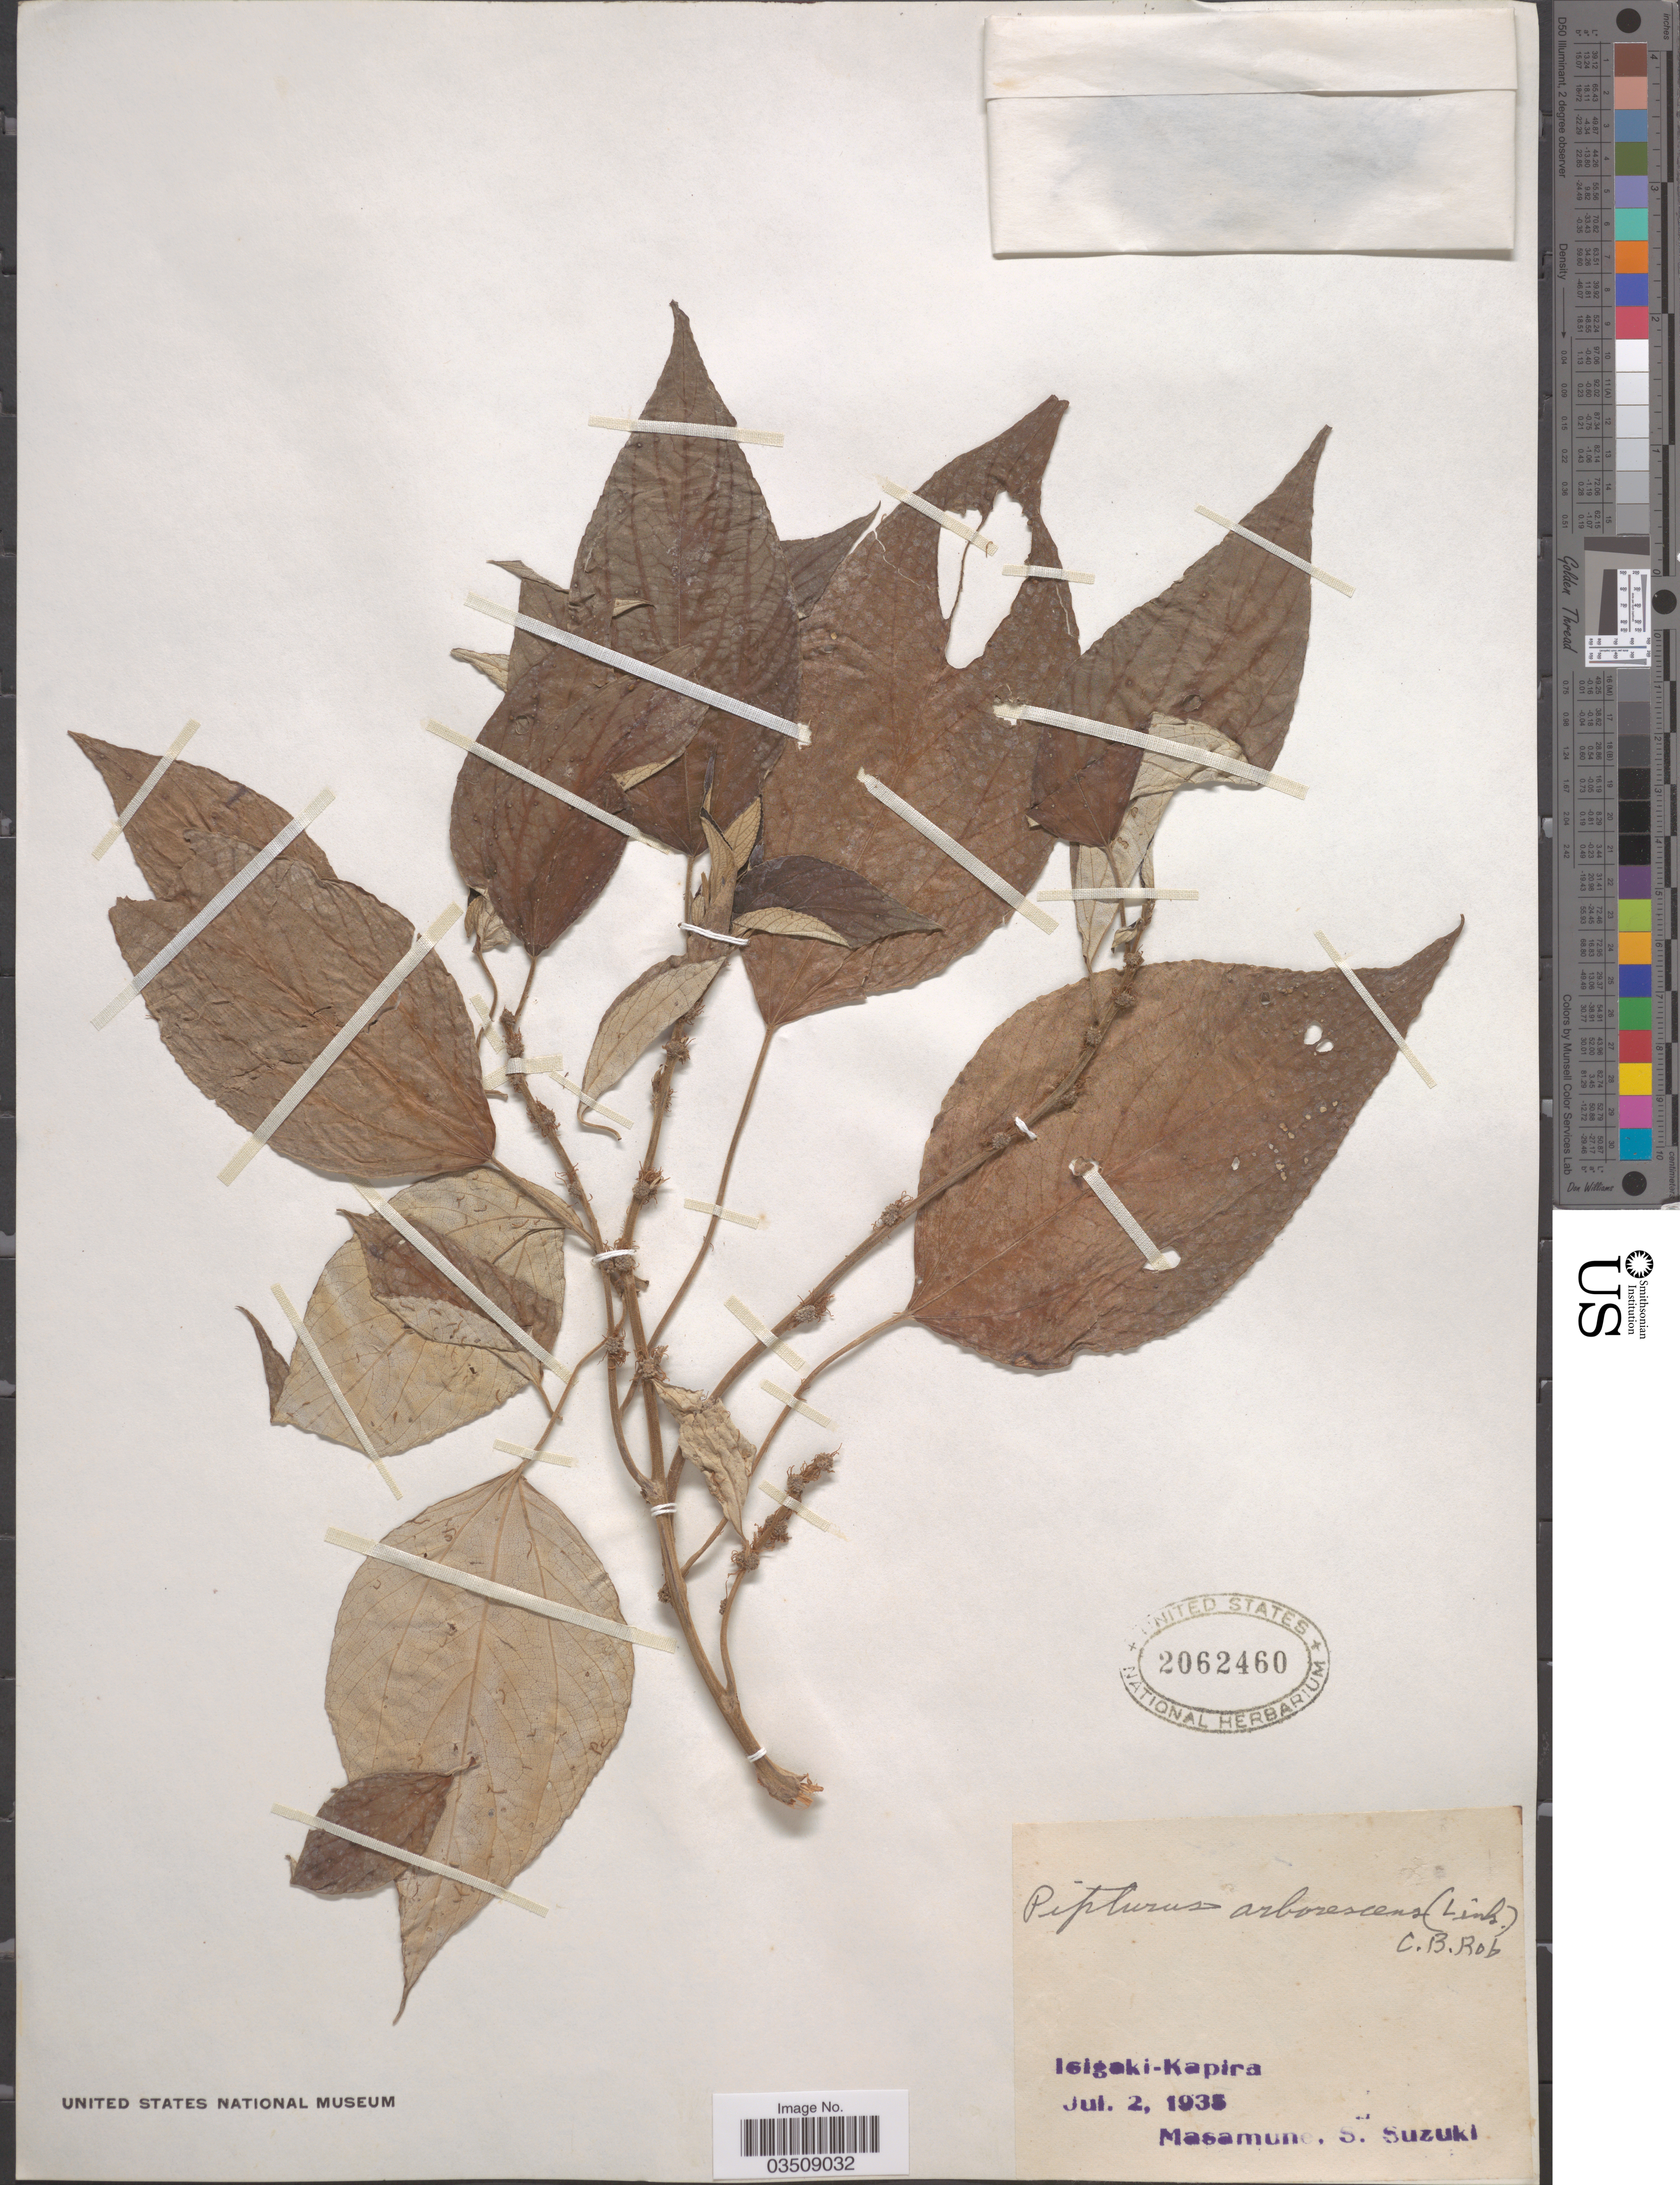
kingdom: Plantae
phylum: Tracheophyta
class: Magnoliopsida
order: Rosales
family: Urticaceae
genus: Pipturus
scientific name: Pipturus arborescens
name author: (Link) C.B. Rob.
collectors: -. Masamune & S. Suzuki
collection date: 1935-07-02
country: Japan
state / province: Okinawa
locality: Isigaki- Kapira.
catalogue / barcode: US 2062460